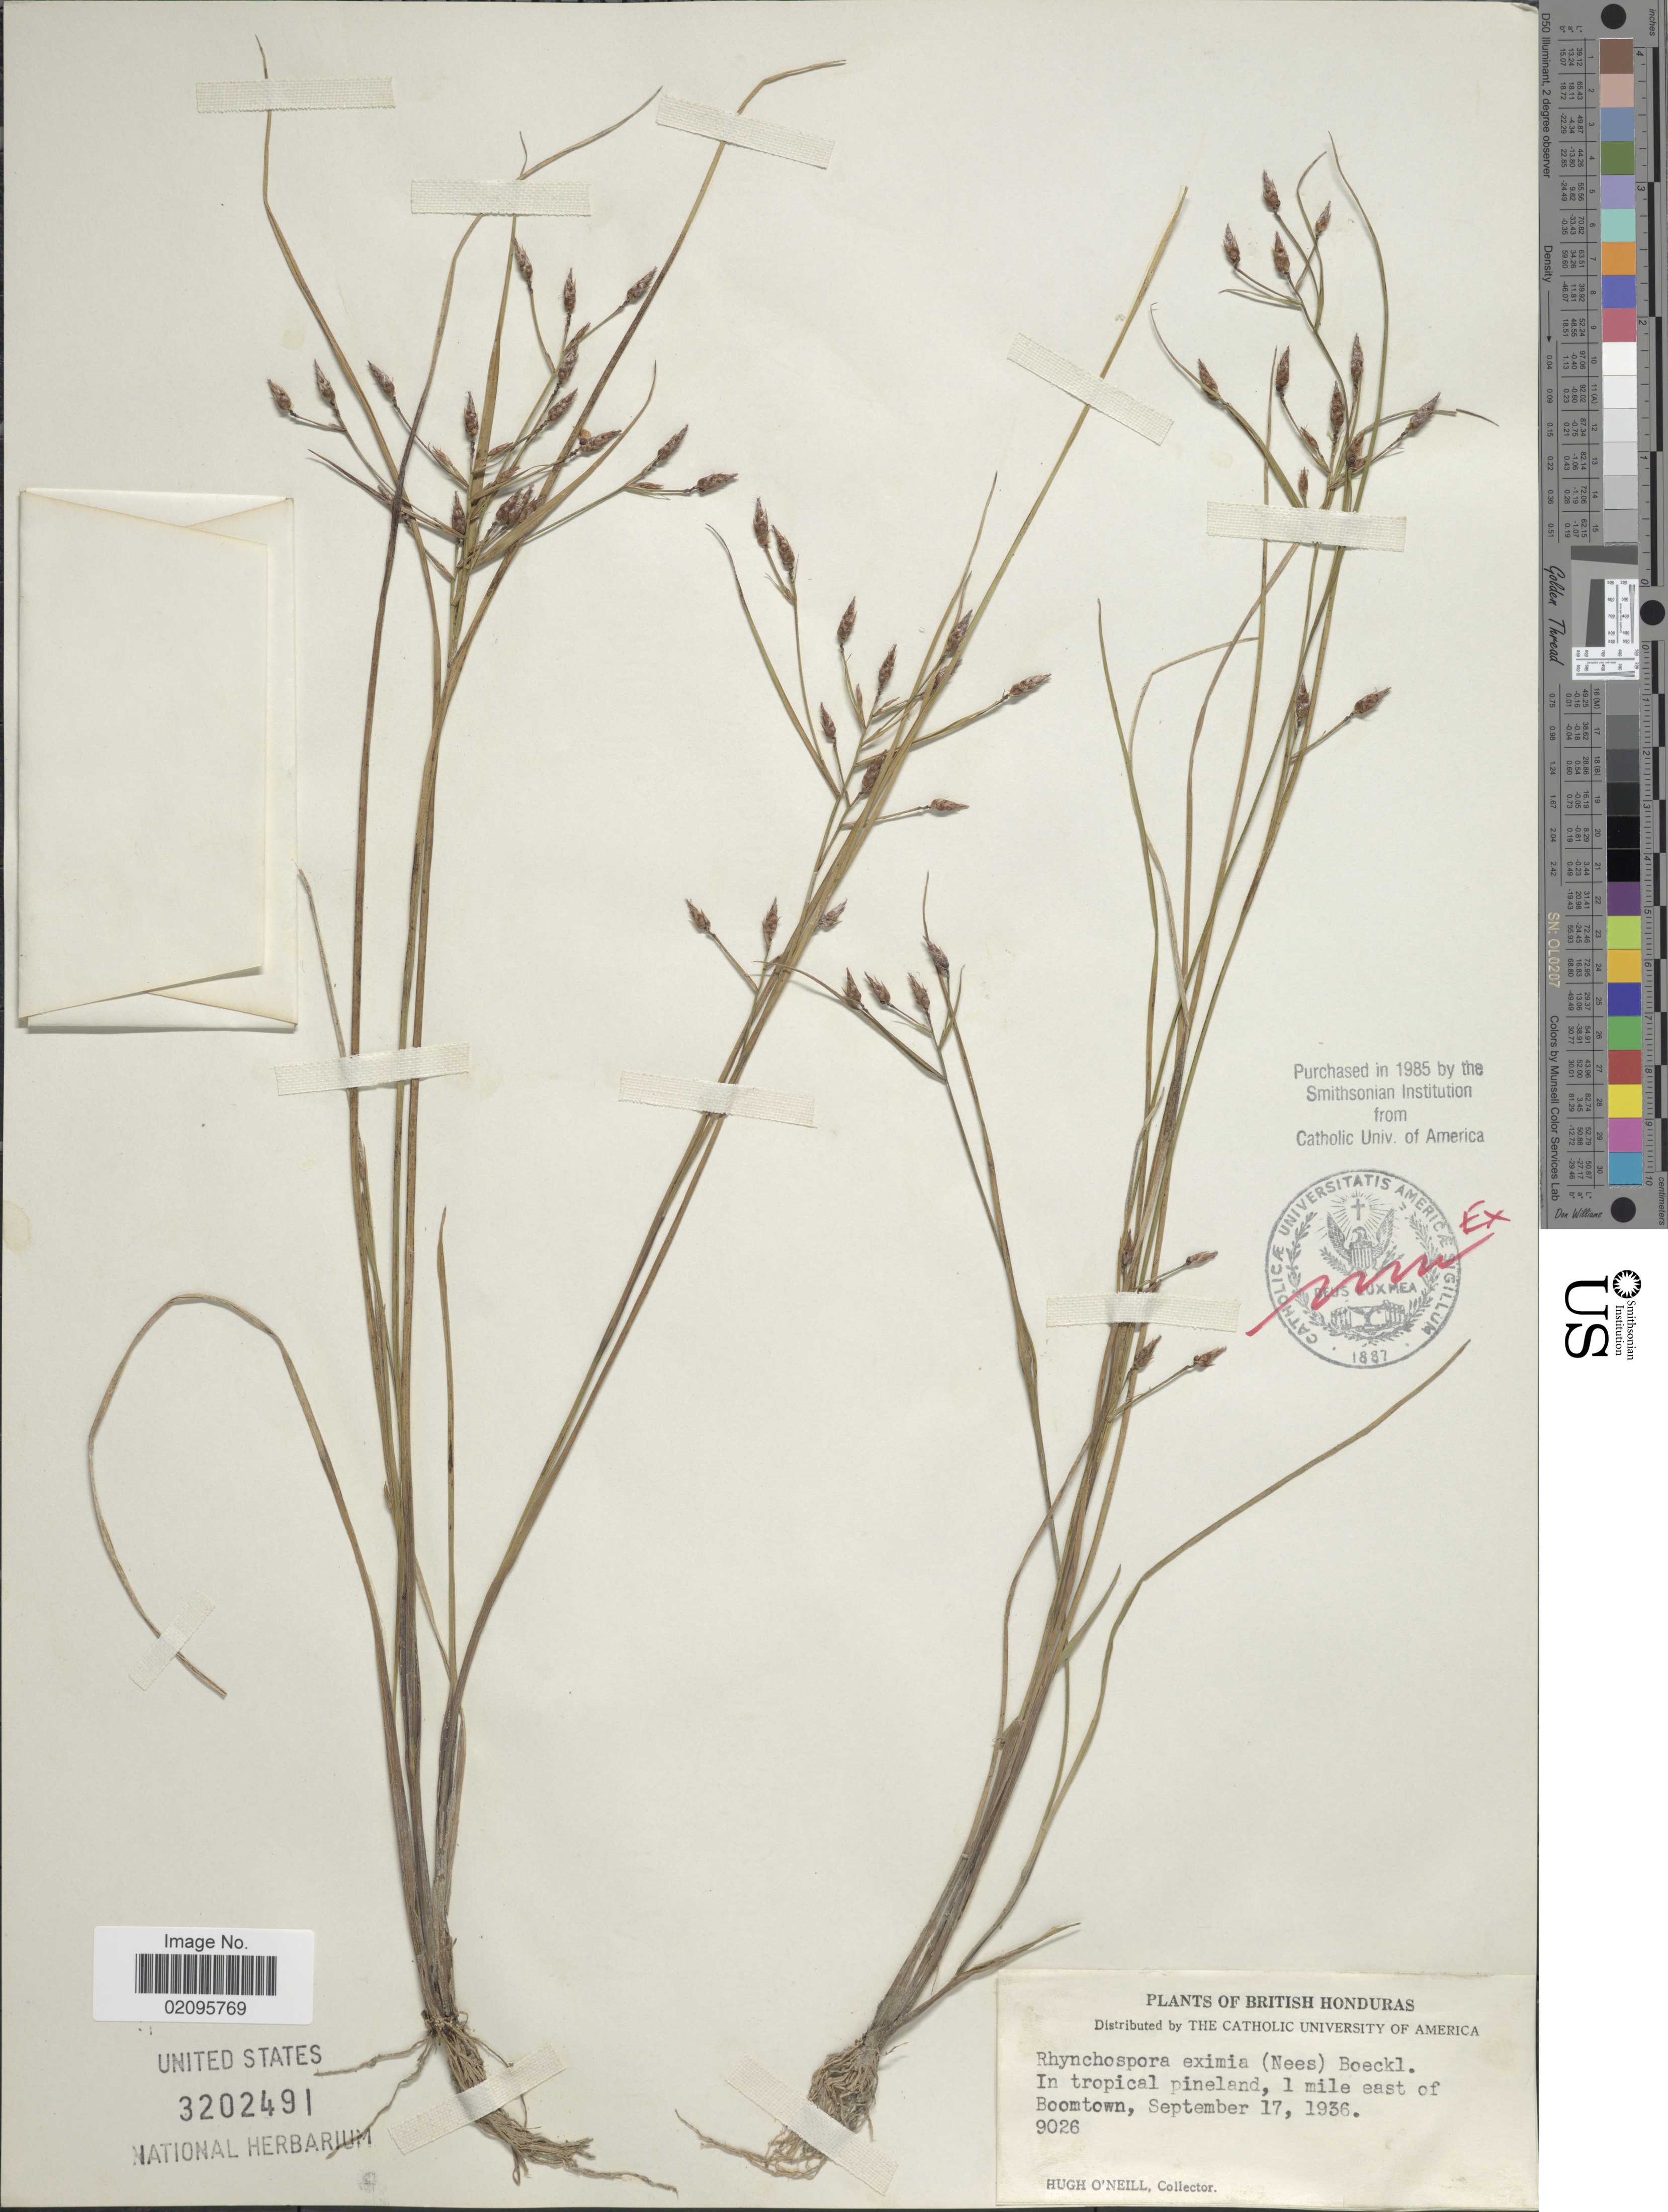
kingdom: Plantae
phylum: Tracheophyta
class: Liliopsida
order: Poales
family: Cyperaceae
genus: Rhynchospora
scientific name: Rhynchospora eximia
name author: (Nees) Boeckeler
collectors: H. O'Neill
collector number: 9026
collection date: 1936-09-17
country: Belize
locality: British Honduras, in tropical pinelands, 1 mile east of Boomtown.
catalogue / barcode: US 3202491